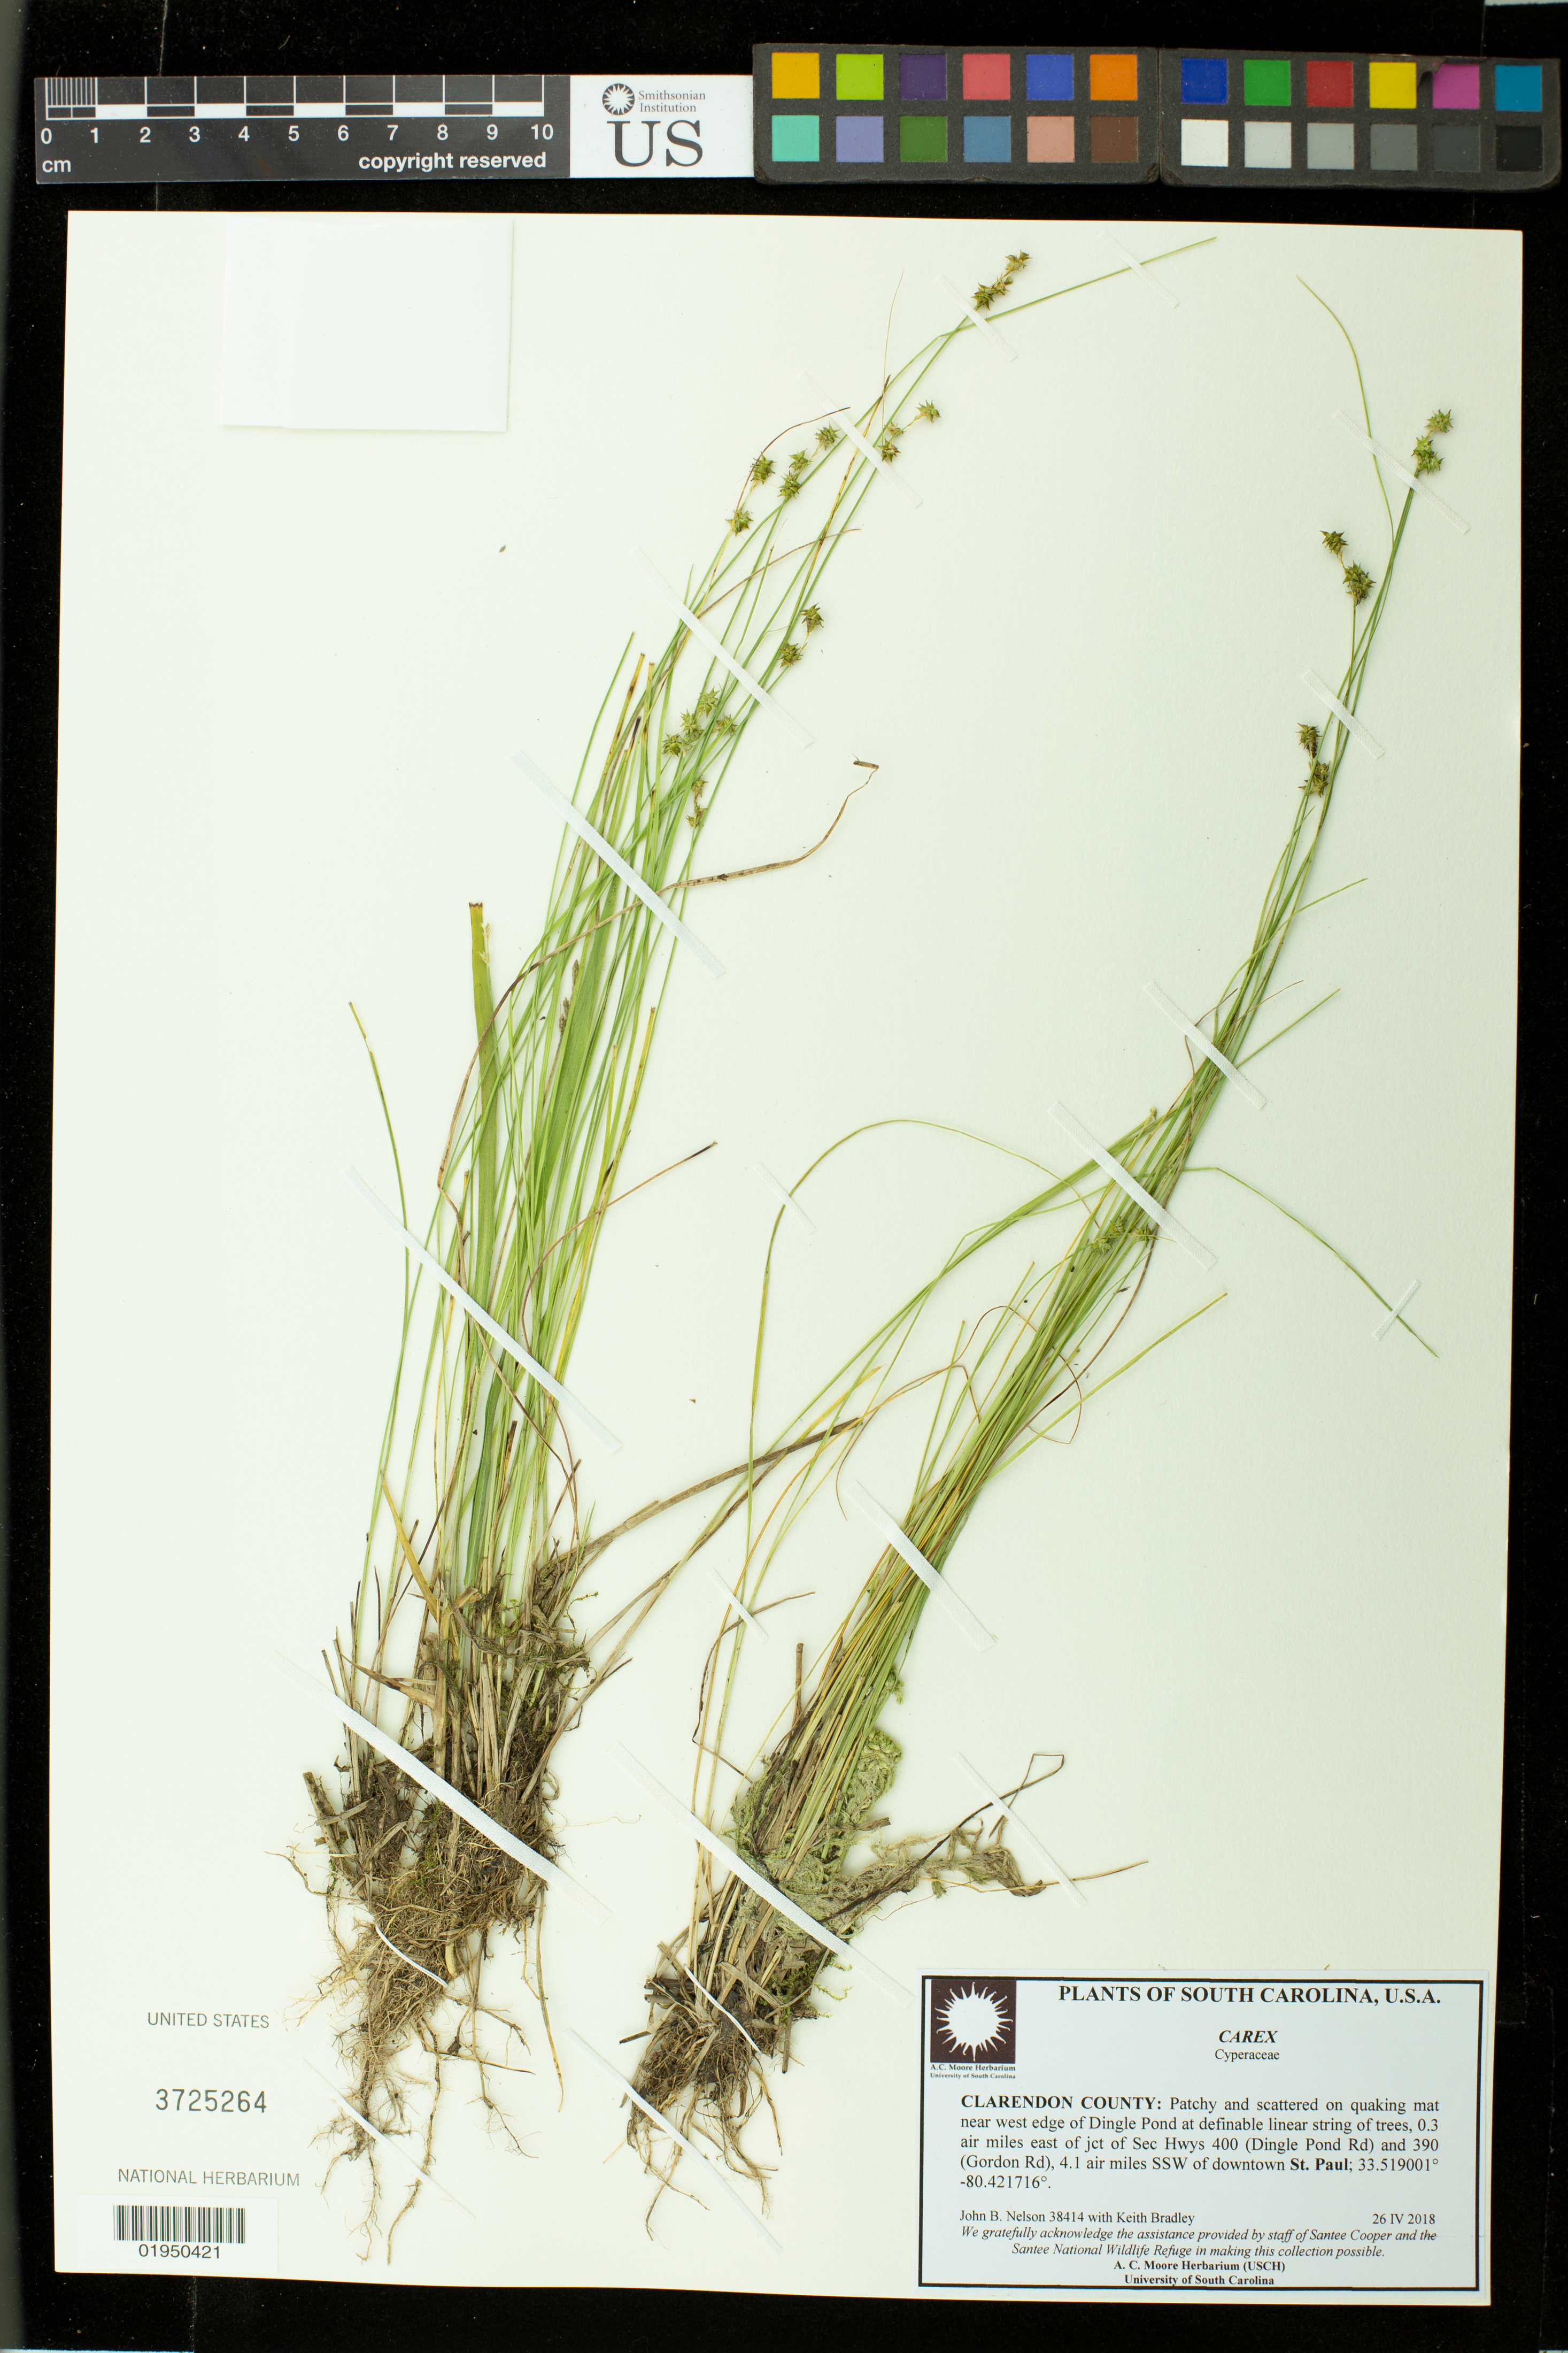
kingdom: Plantae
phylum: Tracheophyta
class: Liliopsida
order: Poales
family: Cyperaceae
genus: Carex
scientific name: Carex atlantica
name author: L.H. Bailey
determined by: Strong, Mark T., (BOT), Smithsonian Institution - National Museum of Natural History (UNITED STATES)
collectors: J. Nelson & K. Bradley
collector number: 38414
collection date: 2018-04-26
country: United States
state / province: South Carolina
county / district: Clarendon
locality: Patchy and scattered on quaking mat near west edge of Dingle Pond at definable lineat string of trees, 0.3 air miles east of jct on See Hwys 400 (Dingle Pond Rd) and 390 (Gordon Rd), 4.1 air miles SSW of downtown St.Paul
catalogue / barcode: US 3725264